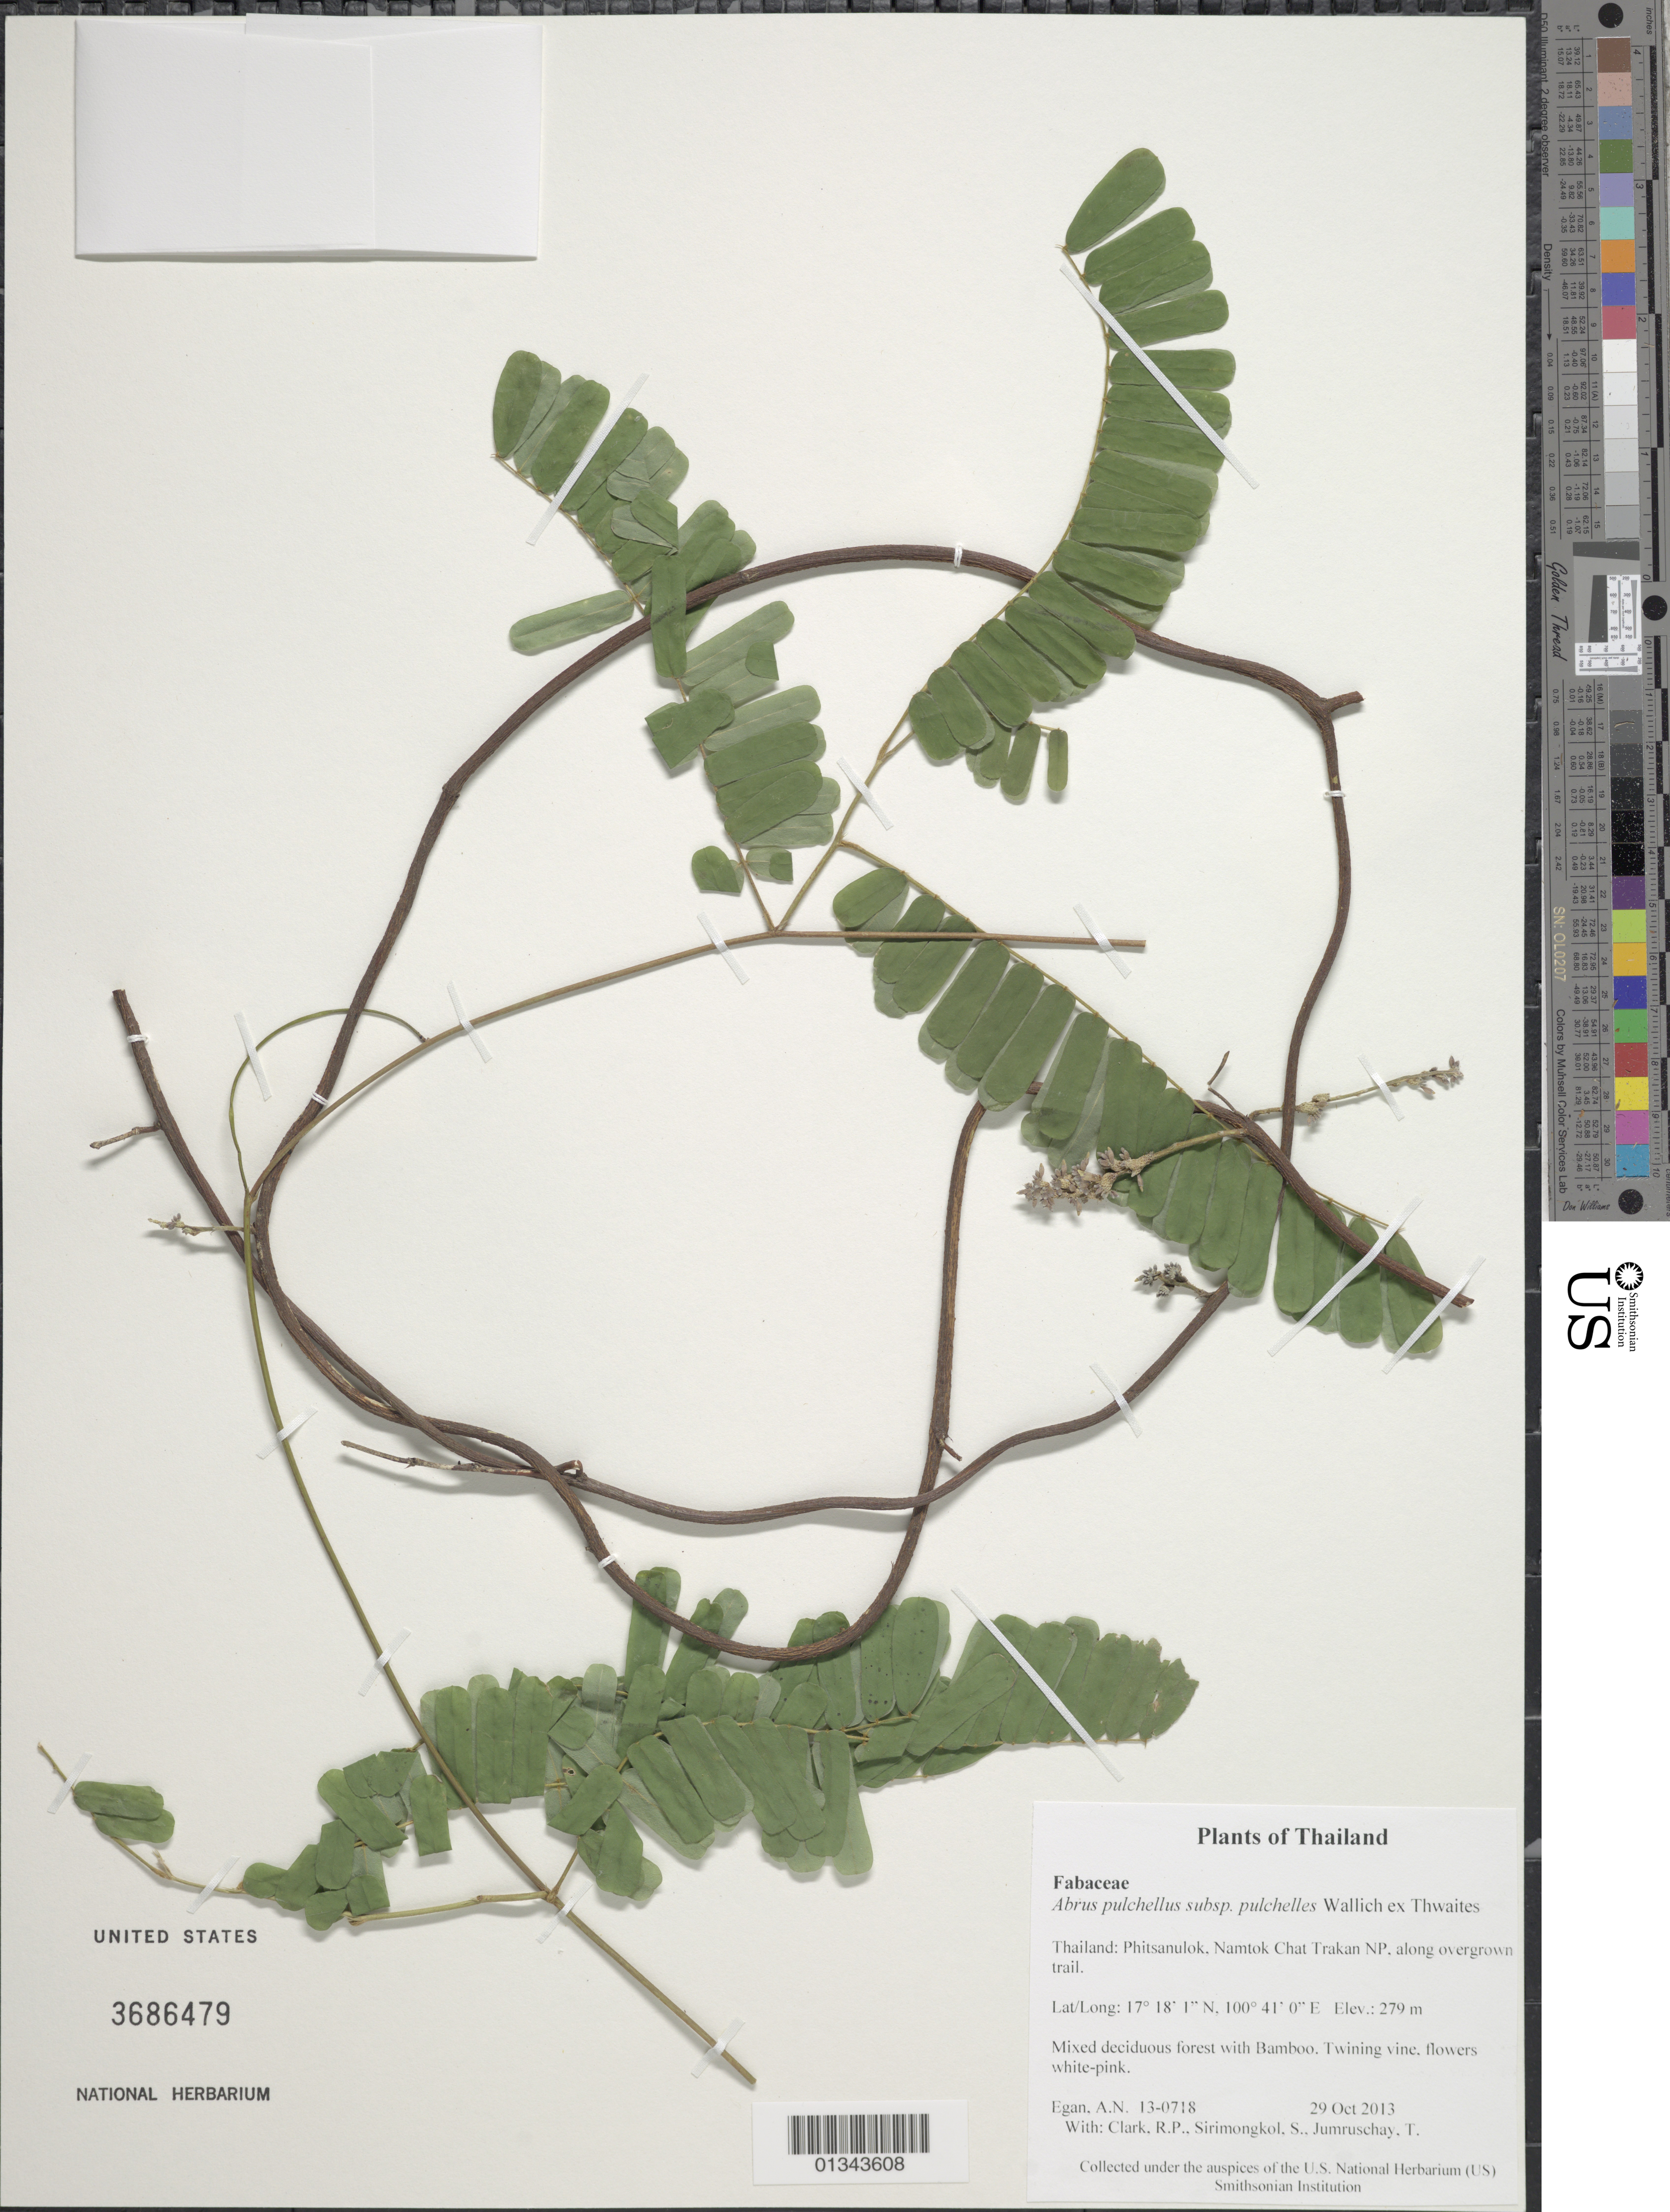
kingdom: Plantae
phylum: Tracheophyta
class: Magnoliopsida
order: Fabales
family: Fabaceae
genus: Abrus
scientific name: Abrus pulchellus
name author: Wall.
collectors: A. N. Egan, R. P. Clark, S. Sirimongkol & T. Jumruschay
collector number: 13-0718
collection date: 2013-10-29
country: Thailand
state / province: Phitsanulok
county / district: Chat Trakan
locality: Namtok Chat Trakan NP, along overgrown trail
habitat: Mixed deciduous forest with Bamboo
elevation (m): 279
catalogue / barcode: US 3686479